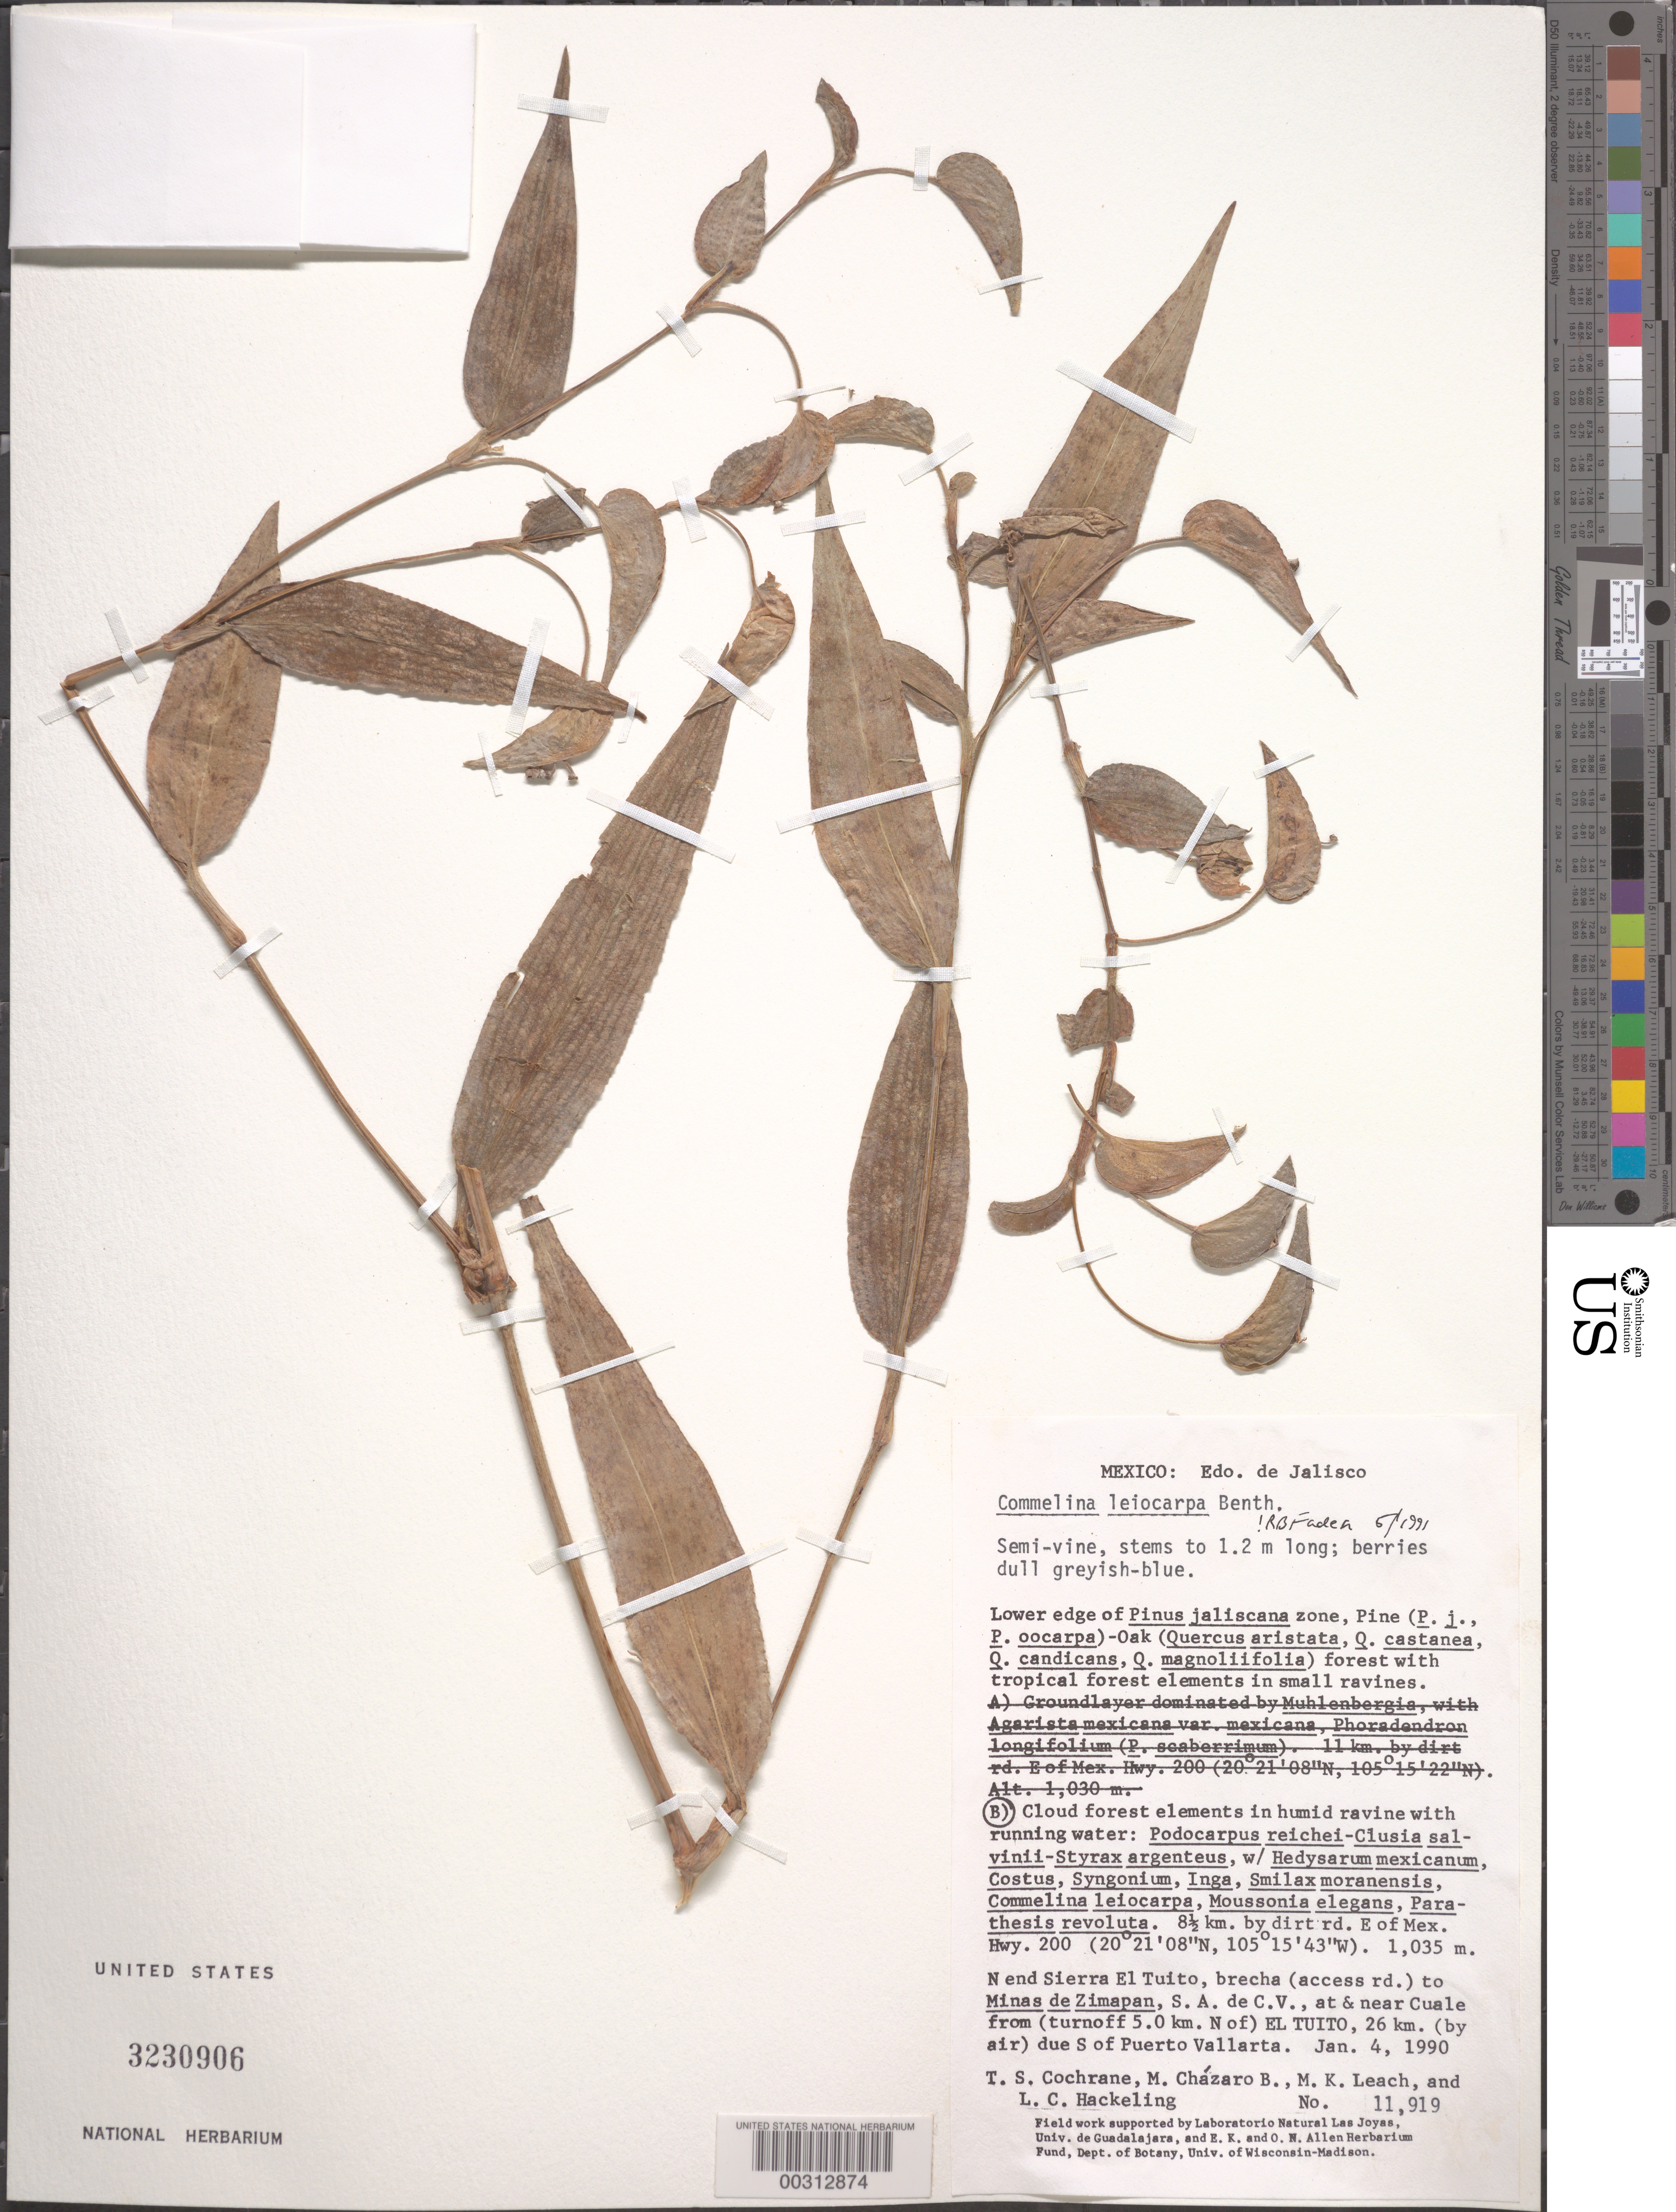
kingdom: Plantae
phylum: Tracheophyta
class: Liliopsida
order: Commelinales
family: Commelinaceae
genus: Commelina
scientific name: Commelina leiocarpa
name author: Benth.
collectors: T. Cochrane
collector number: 11919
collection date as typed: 04 Jan 1990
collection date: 1990-01-04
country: Mexico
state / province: Jalisco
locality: N end of Sierra El Tuito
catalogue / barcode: US 3230906